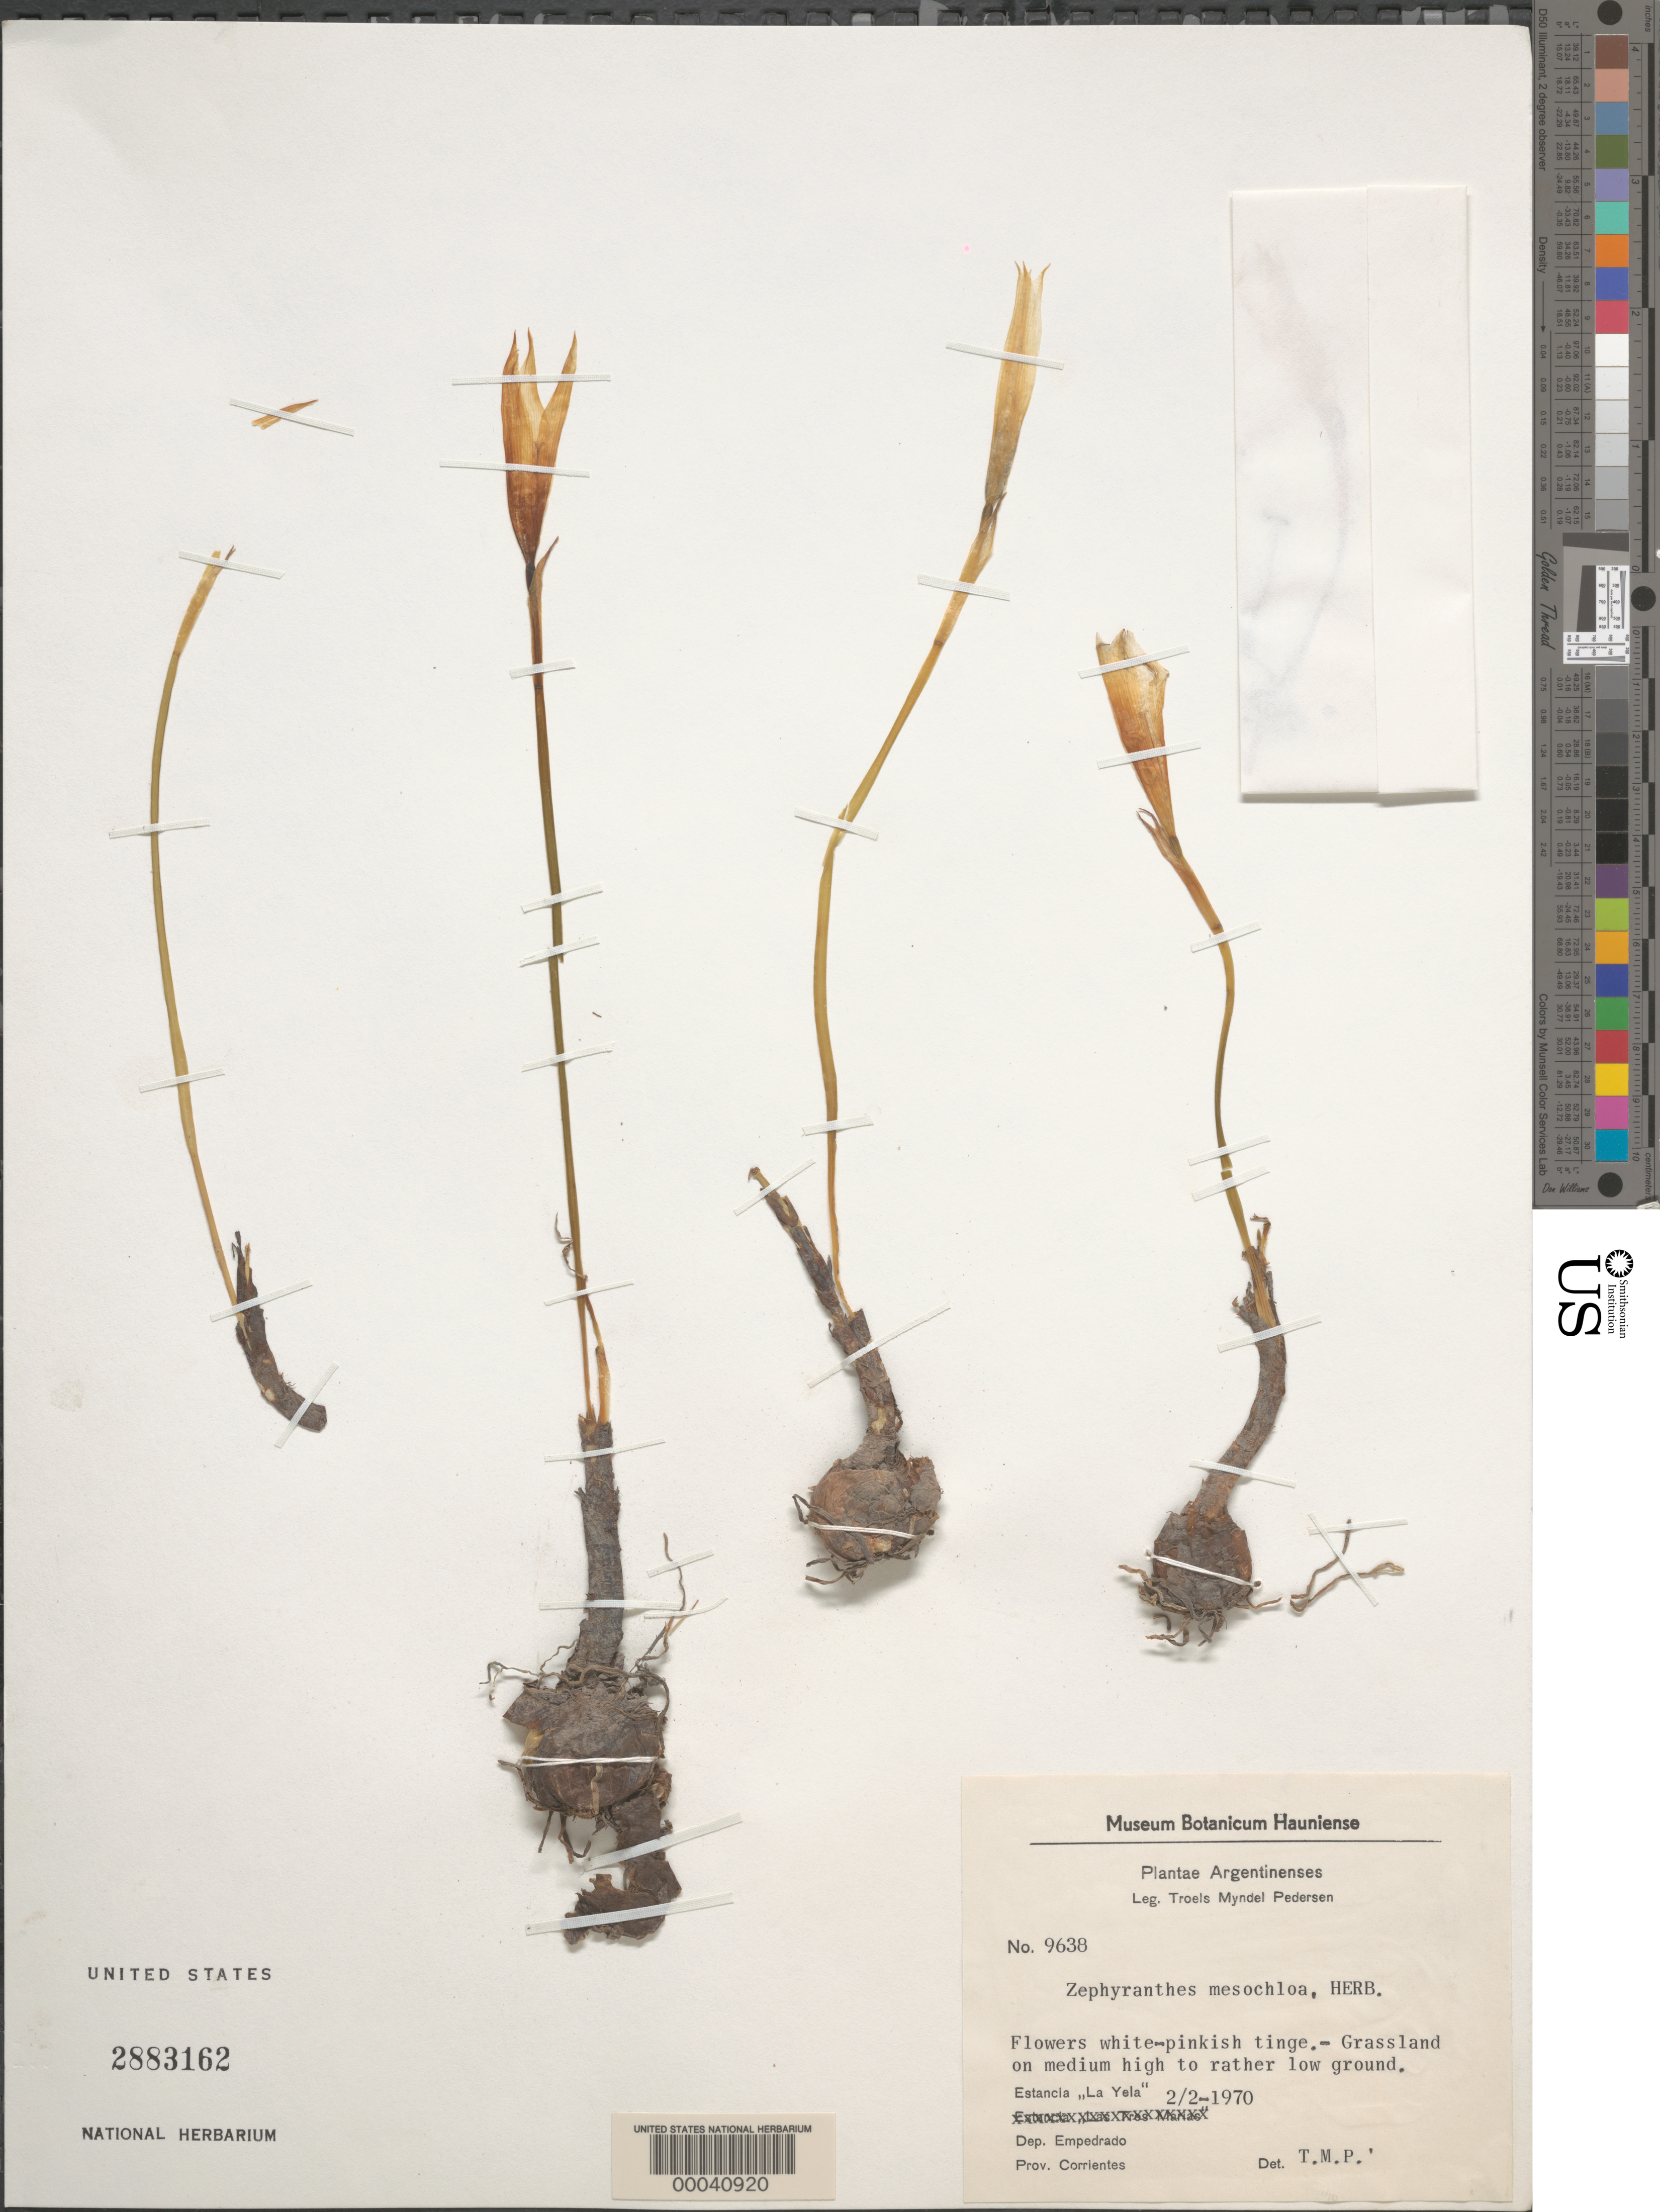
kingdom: Plantae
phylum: Tracheophyta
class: Liliopsida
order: Asparagales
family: Amaryllidaceae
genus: Zephyranthes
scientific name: Zephyranthes mesochloa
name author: Herb. ex Lindl.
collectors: T. M. Pedersen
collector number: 9638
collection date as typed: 02 Feb 1970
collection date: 1970-02-02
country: Argentina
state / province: Corrientes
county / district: Empedrado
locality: Estancia la Yela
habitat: Grassland, on medium high to rather low ground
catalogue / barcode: US 2883162